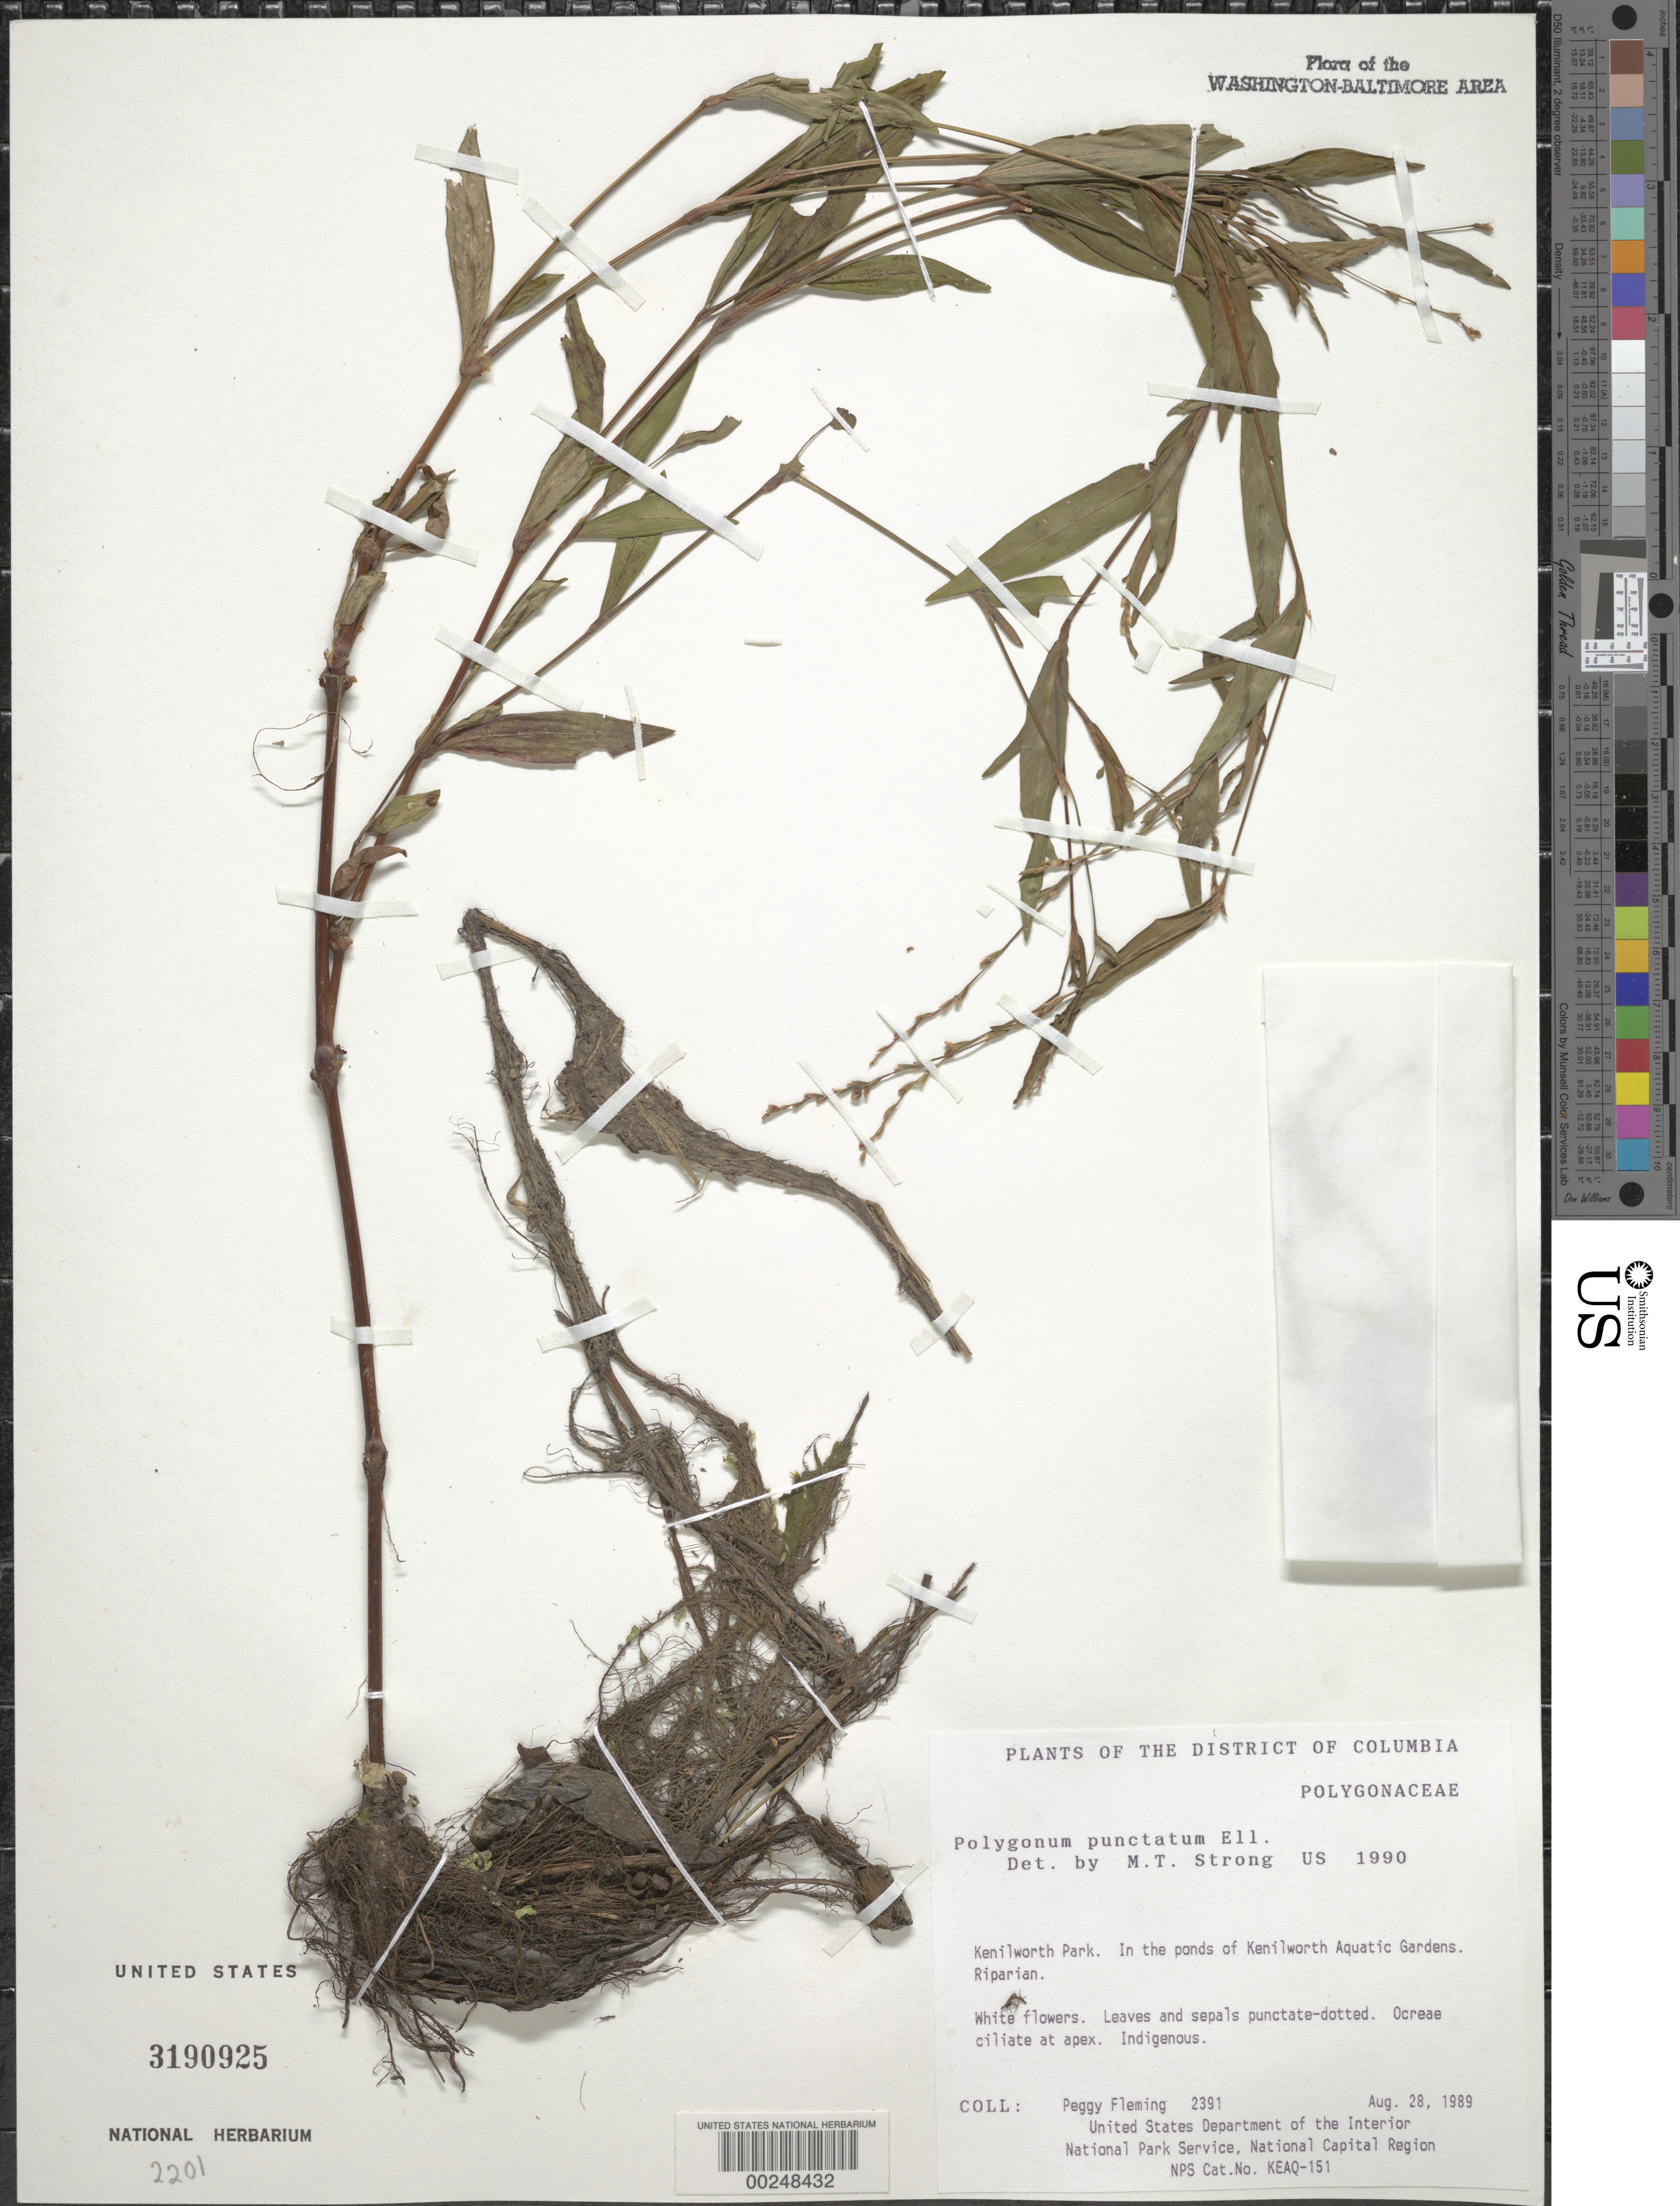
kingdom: Plantae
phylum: Tracheophyta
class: Magnoliopsida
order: Caryophyllales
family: Polygonaceae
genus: Persicaria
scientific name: Persicaria punctata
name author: (Elliott) Small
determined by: Atha, D. E.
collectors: P. Fleming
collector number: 2391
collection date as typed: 28 Aug 1989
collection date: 1989-08-28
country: United States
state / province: District of Columbia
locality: Kenilworth Park, Ponds of Kenilworth Aquatic Gardens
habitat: In ponds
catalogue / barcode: US 3190925